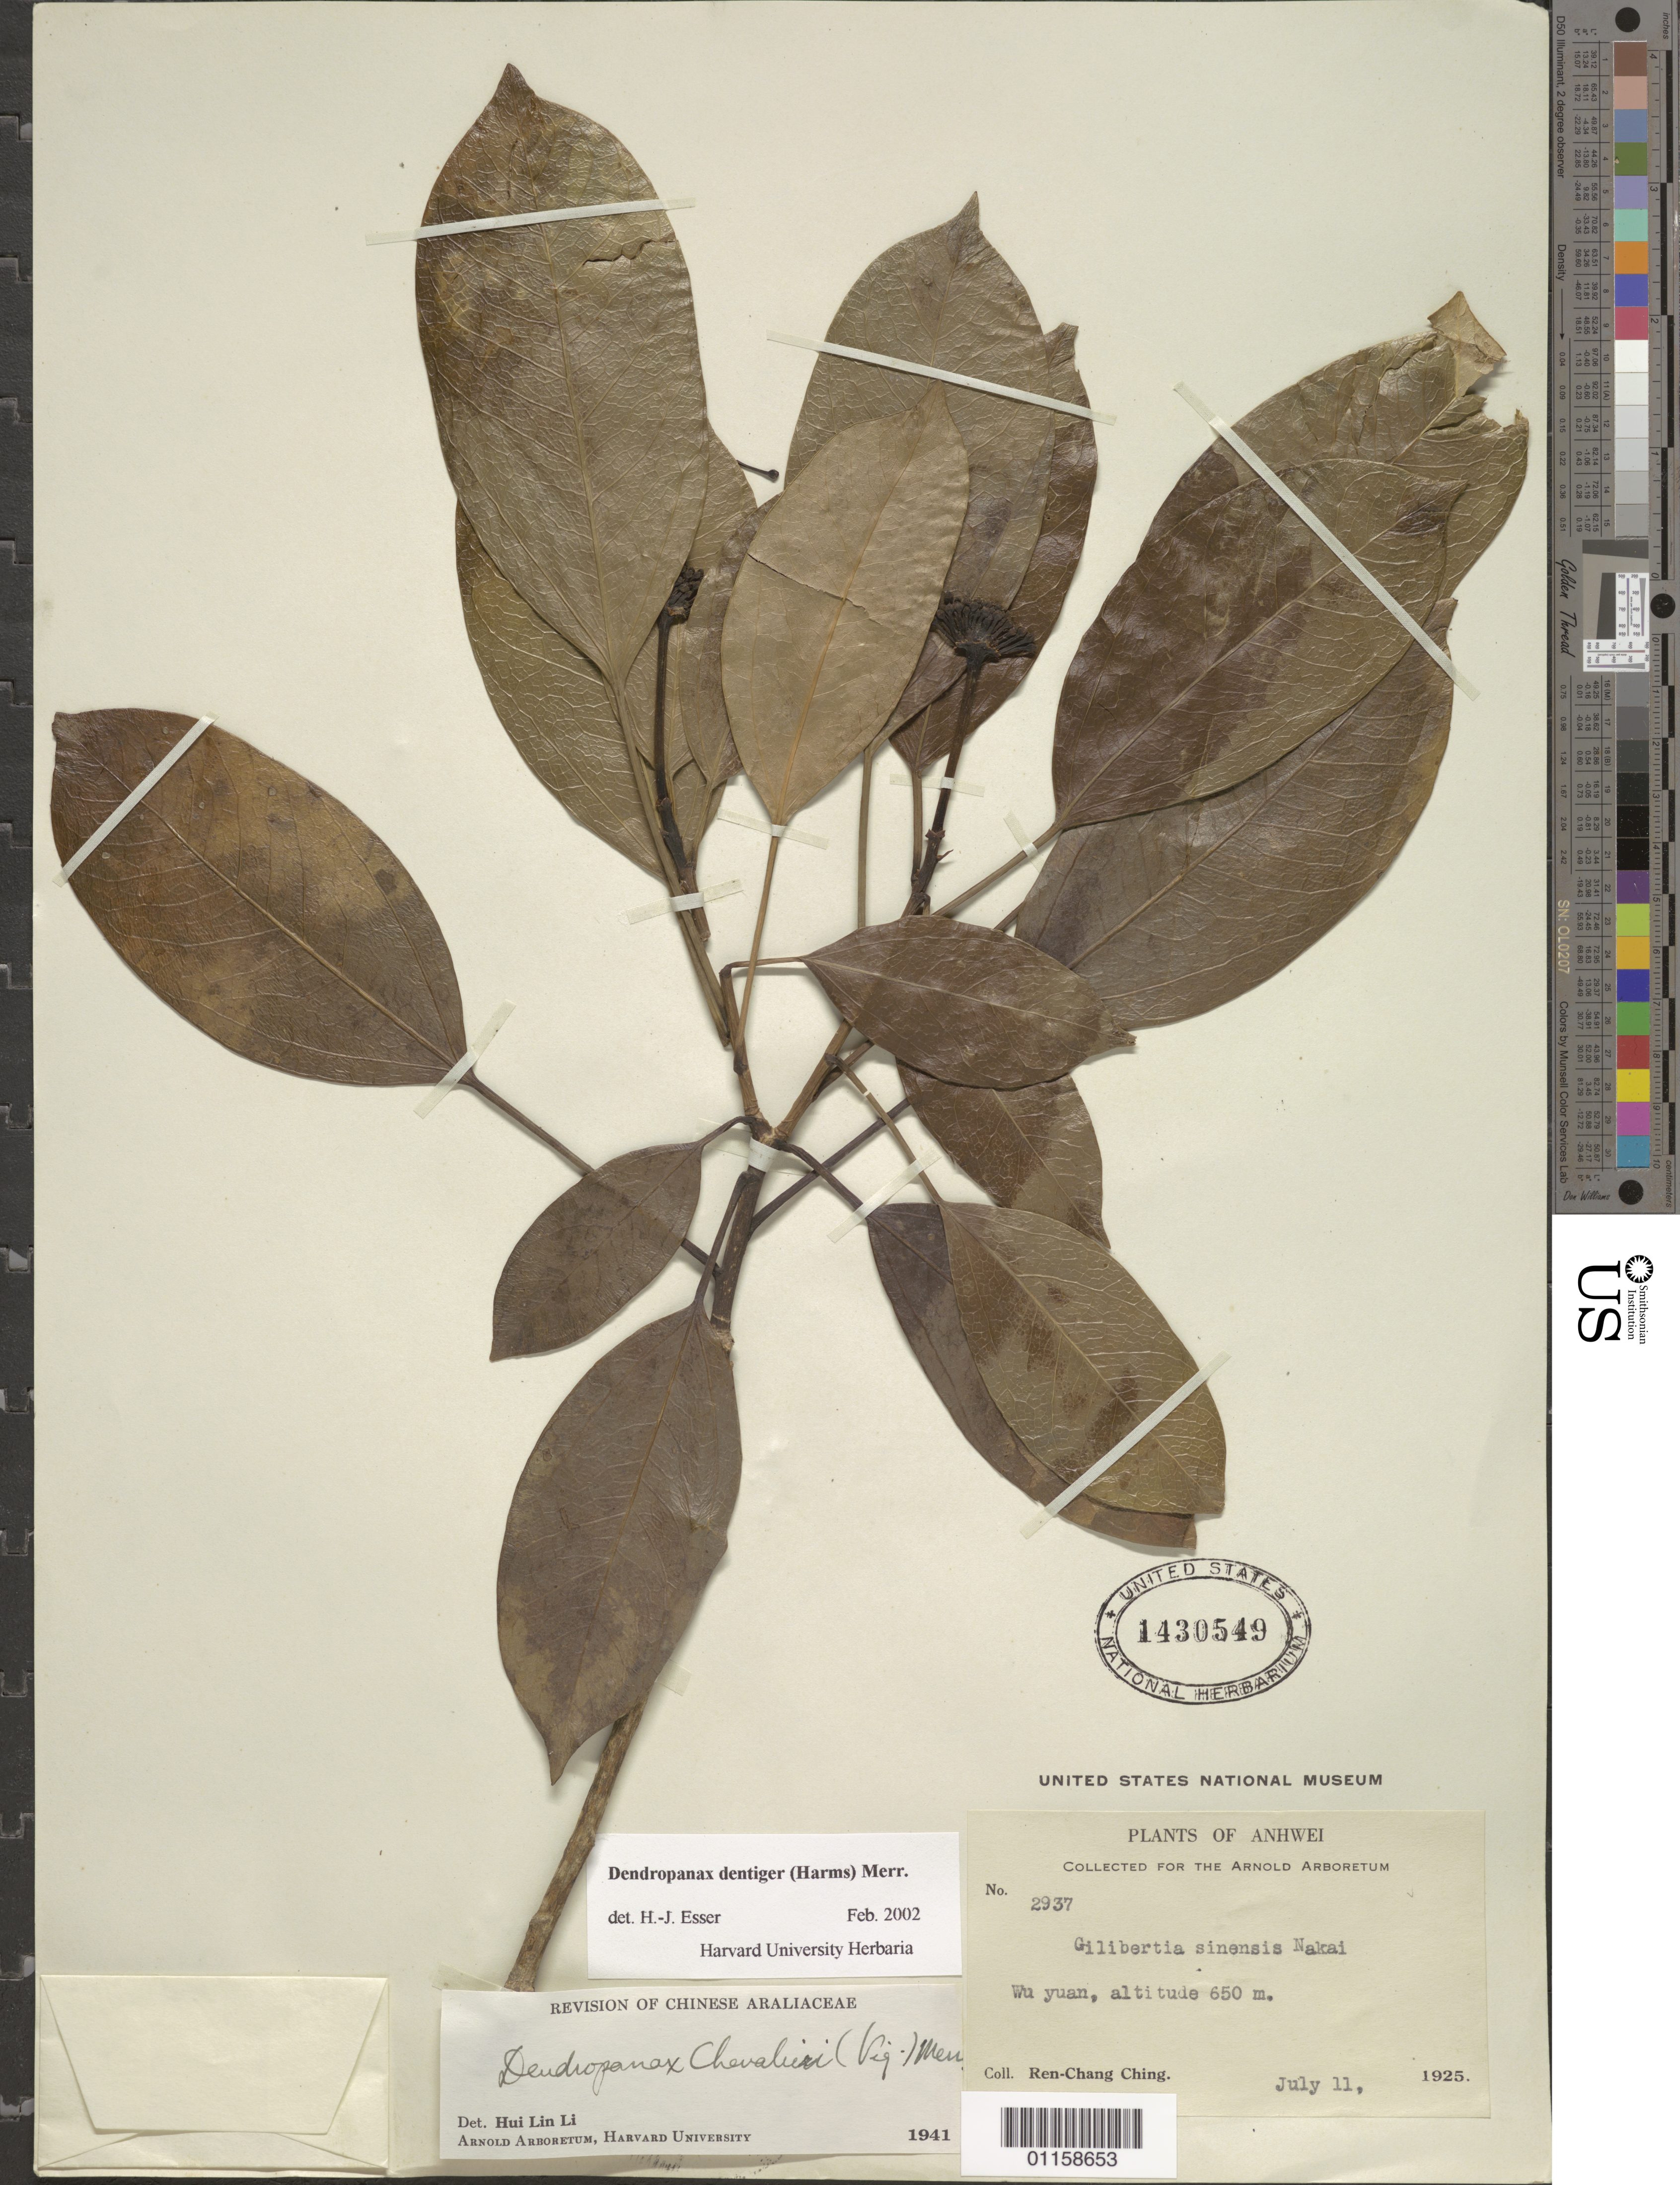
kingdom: Plantae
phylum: Tracheophyta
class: Magnoliopsida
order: Apiales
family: Araliaceae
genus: Dendropanax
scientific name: Dendropanax dentigerus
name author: (Harms) Merr.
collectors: R. C. Ching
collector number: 2937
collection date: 1925-07-11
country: China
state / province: Anhui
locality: Wu Yuan.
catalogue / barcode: US 1430549